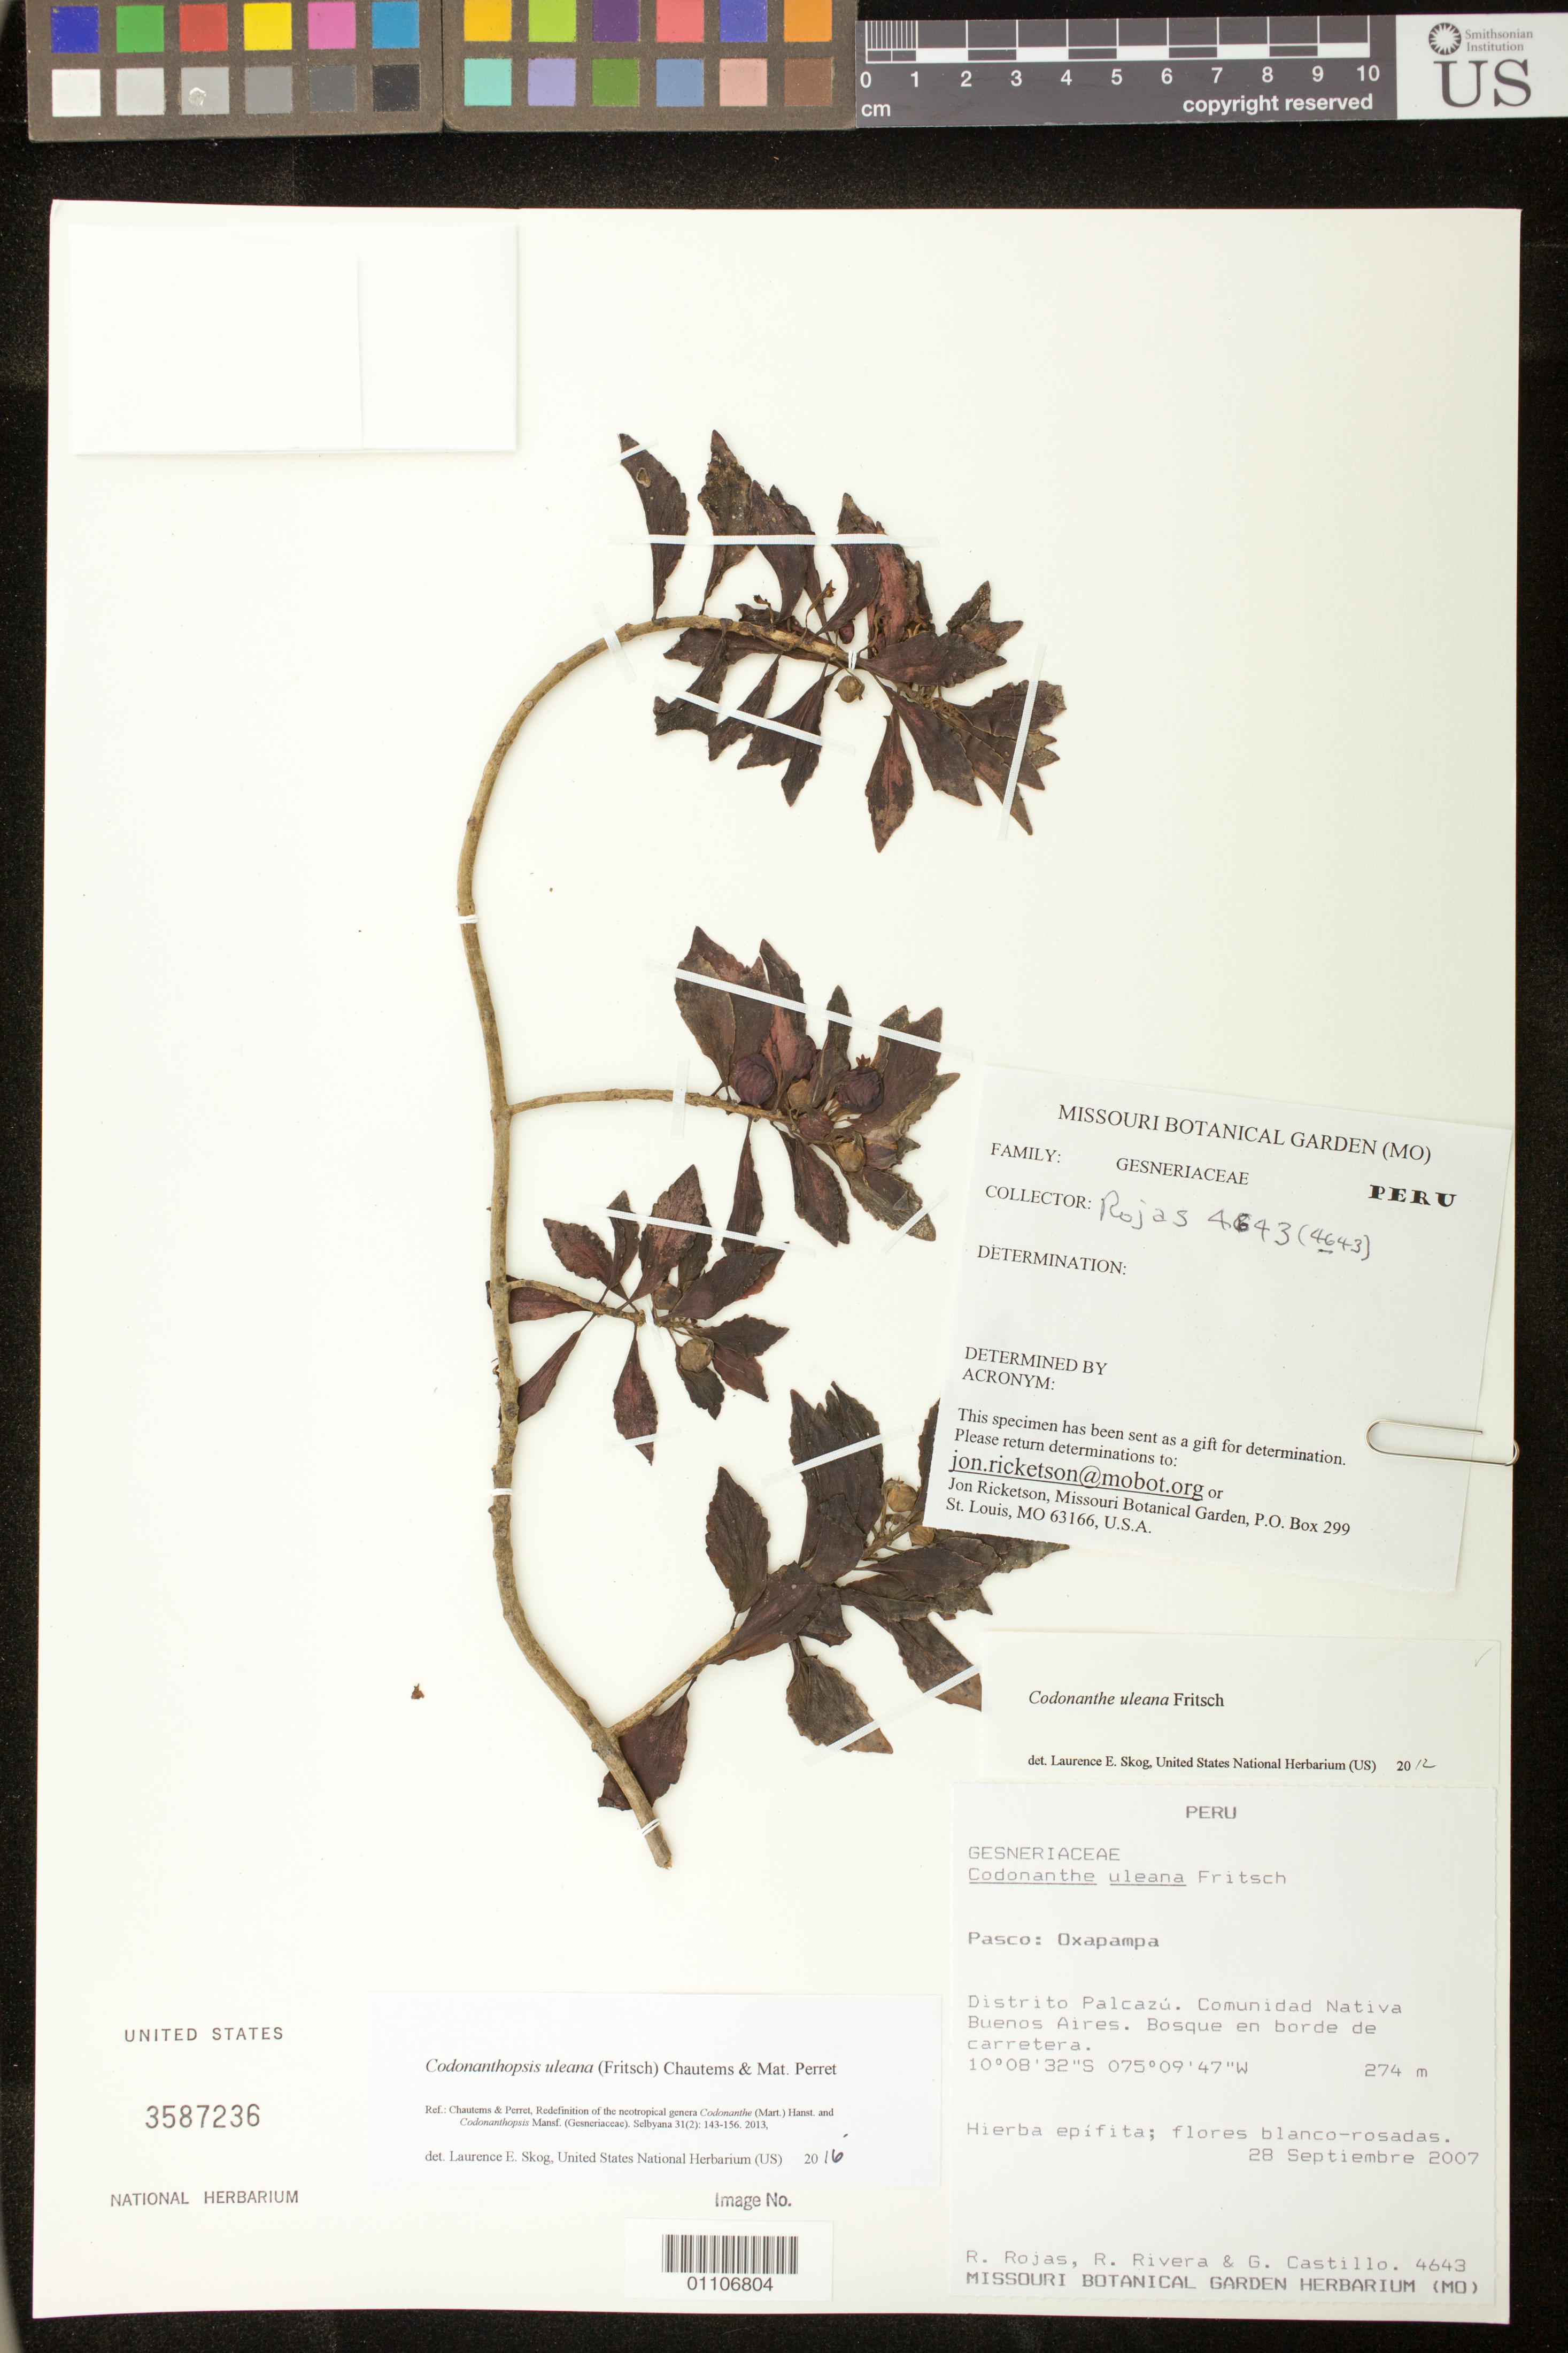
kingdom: Plantae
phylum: Tracheophyta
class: Magnoliopsida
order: Lamiales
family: Gesneriaceae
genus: Codonanthopsis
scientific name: Codonanthopsis uleana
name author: (Fritsch) Chautems & Mat.Perret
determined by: Skog, Laurence E.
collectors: R. Rojas, R. Rivera & G. Castillo C.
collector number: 4643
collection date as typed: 28 Sep 2007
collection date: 2007-09-28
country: Peru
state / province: Pasco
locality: Oxapampa: Distrito Palcazu. Comunidad Nativa Buenos Aires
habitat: Bosque en borde de carretera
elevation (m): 274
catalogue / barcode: US 3587236